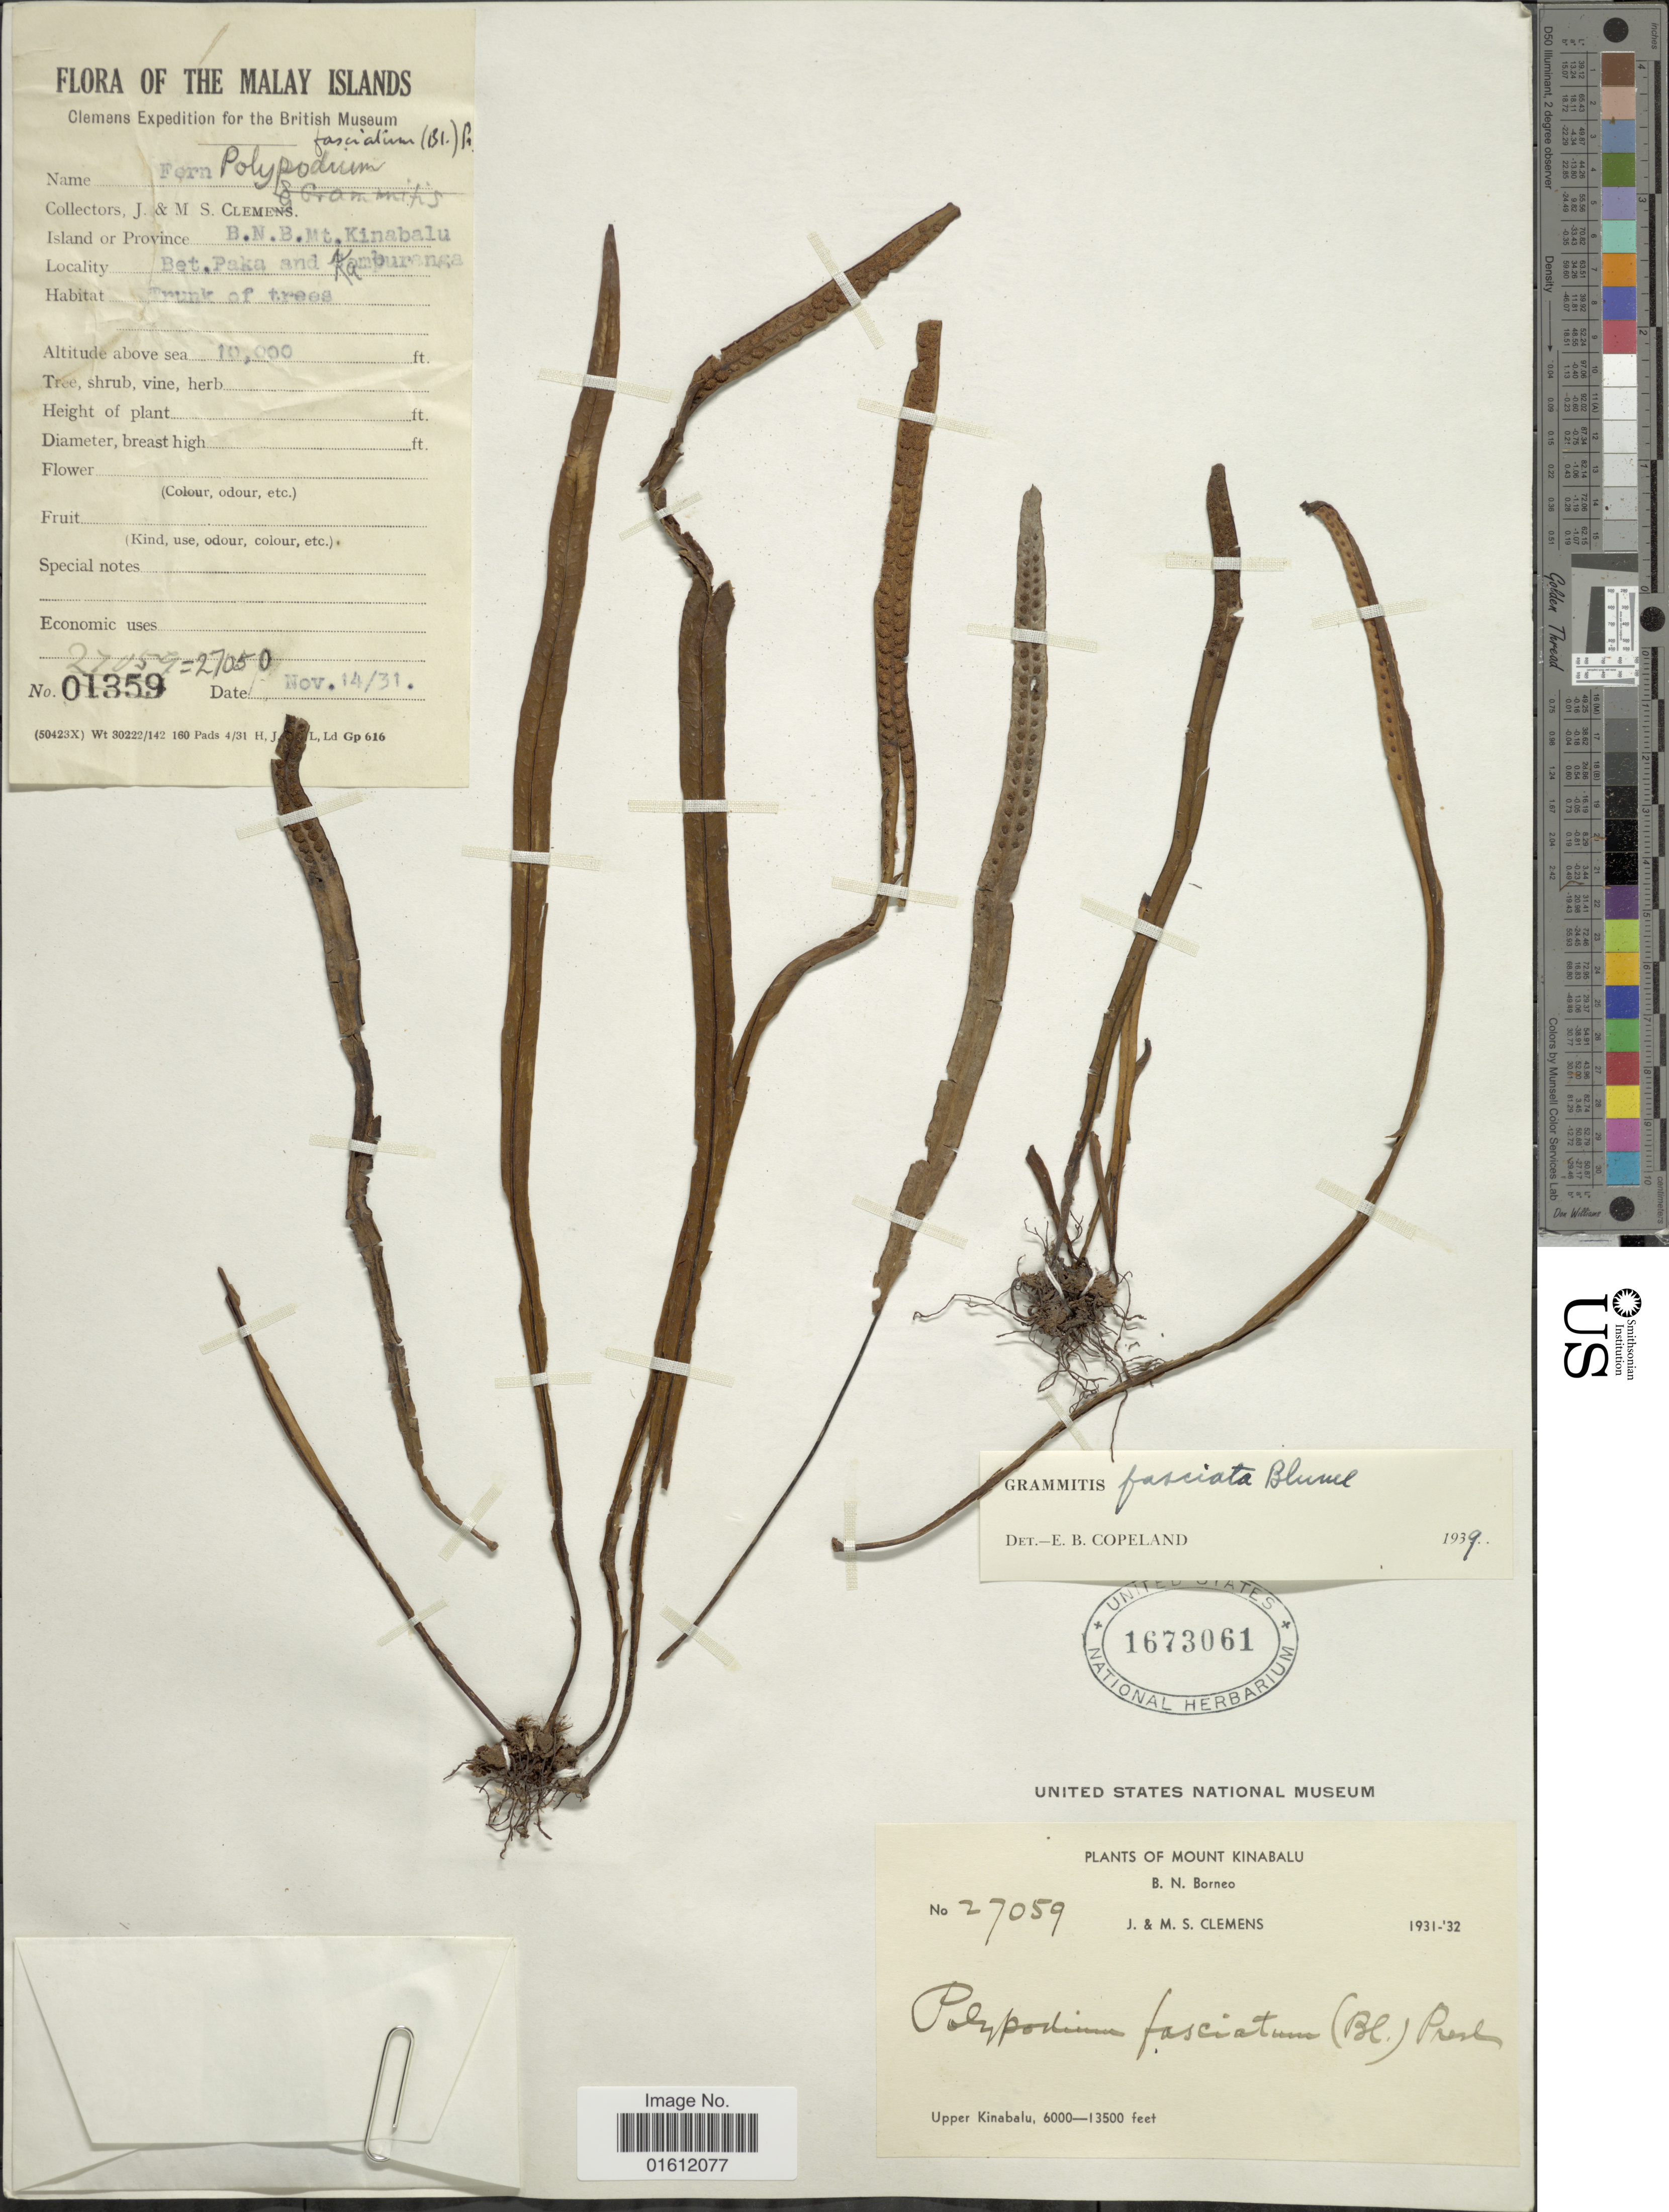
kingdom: Plantae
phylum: Tracheophyta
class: Polypodiopsida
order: Polypodiales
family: Polypodiaceae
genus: Oreogrammitis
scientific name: Oreogrammitis fasciata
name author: (Blume) Parris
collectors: J. Clemens & M. S. Clemens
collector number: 27059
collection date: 1931-11-14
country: Malaysia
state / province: Sabah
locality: Mount Kinabalu, B.N. Borneo, Upper Kinabalu, The Malay Islands, Bet. Paka and Kamburanga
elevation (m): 3048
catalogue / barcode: US 1673061